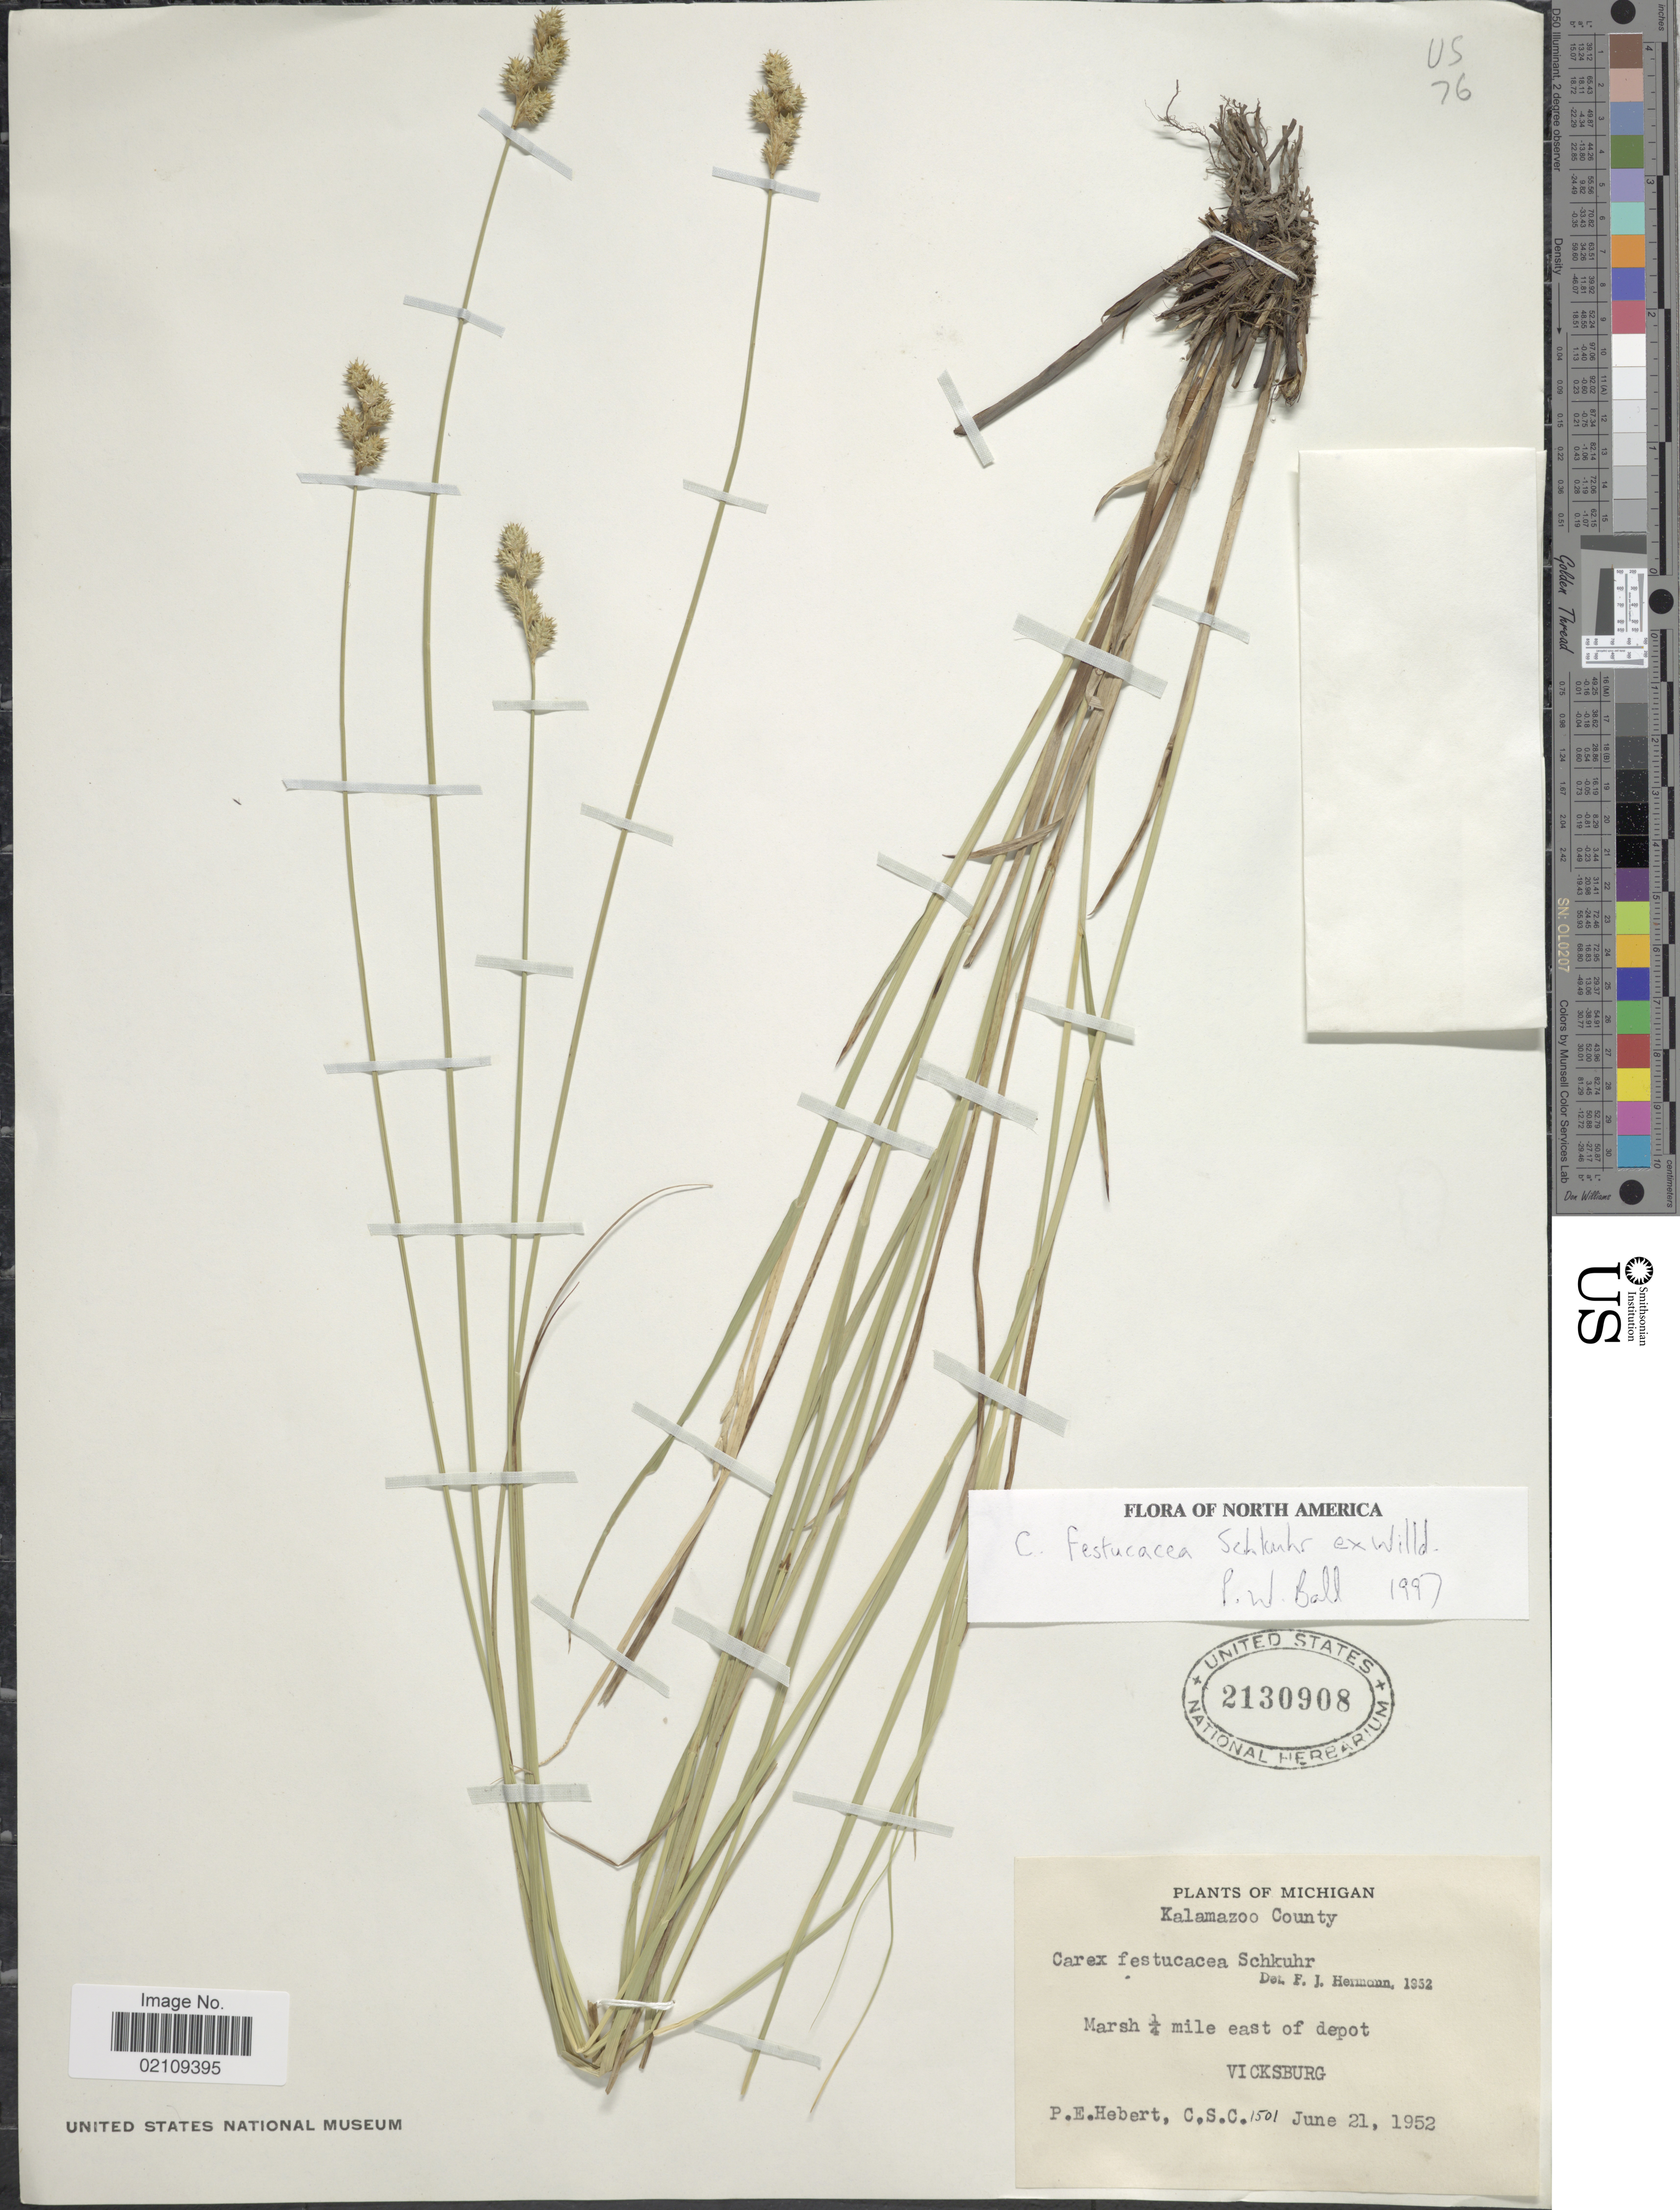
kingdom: Plantae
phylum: Tracheophyta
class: Liliopsida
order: Poales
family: Cyperaceae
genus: Carex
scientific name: Carex festucacea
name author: Willd.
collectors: P. Hebert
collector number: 1501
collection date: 1952-06-21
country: United States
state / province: Michigan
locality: Kalamazoo County, Marsh ¼ mile east of depot Vicksburg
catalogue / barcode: US 2130908